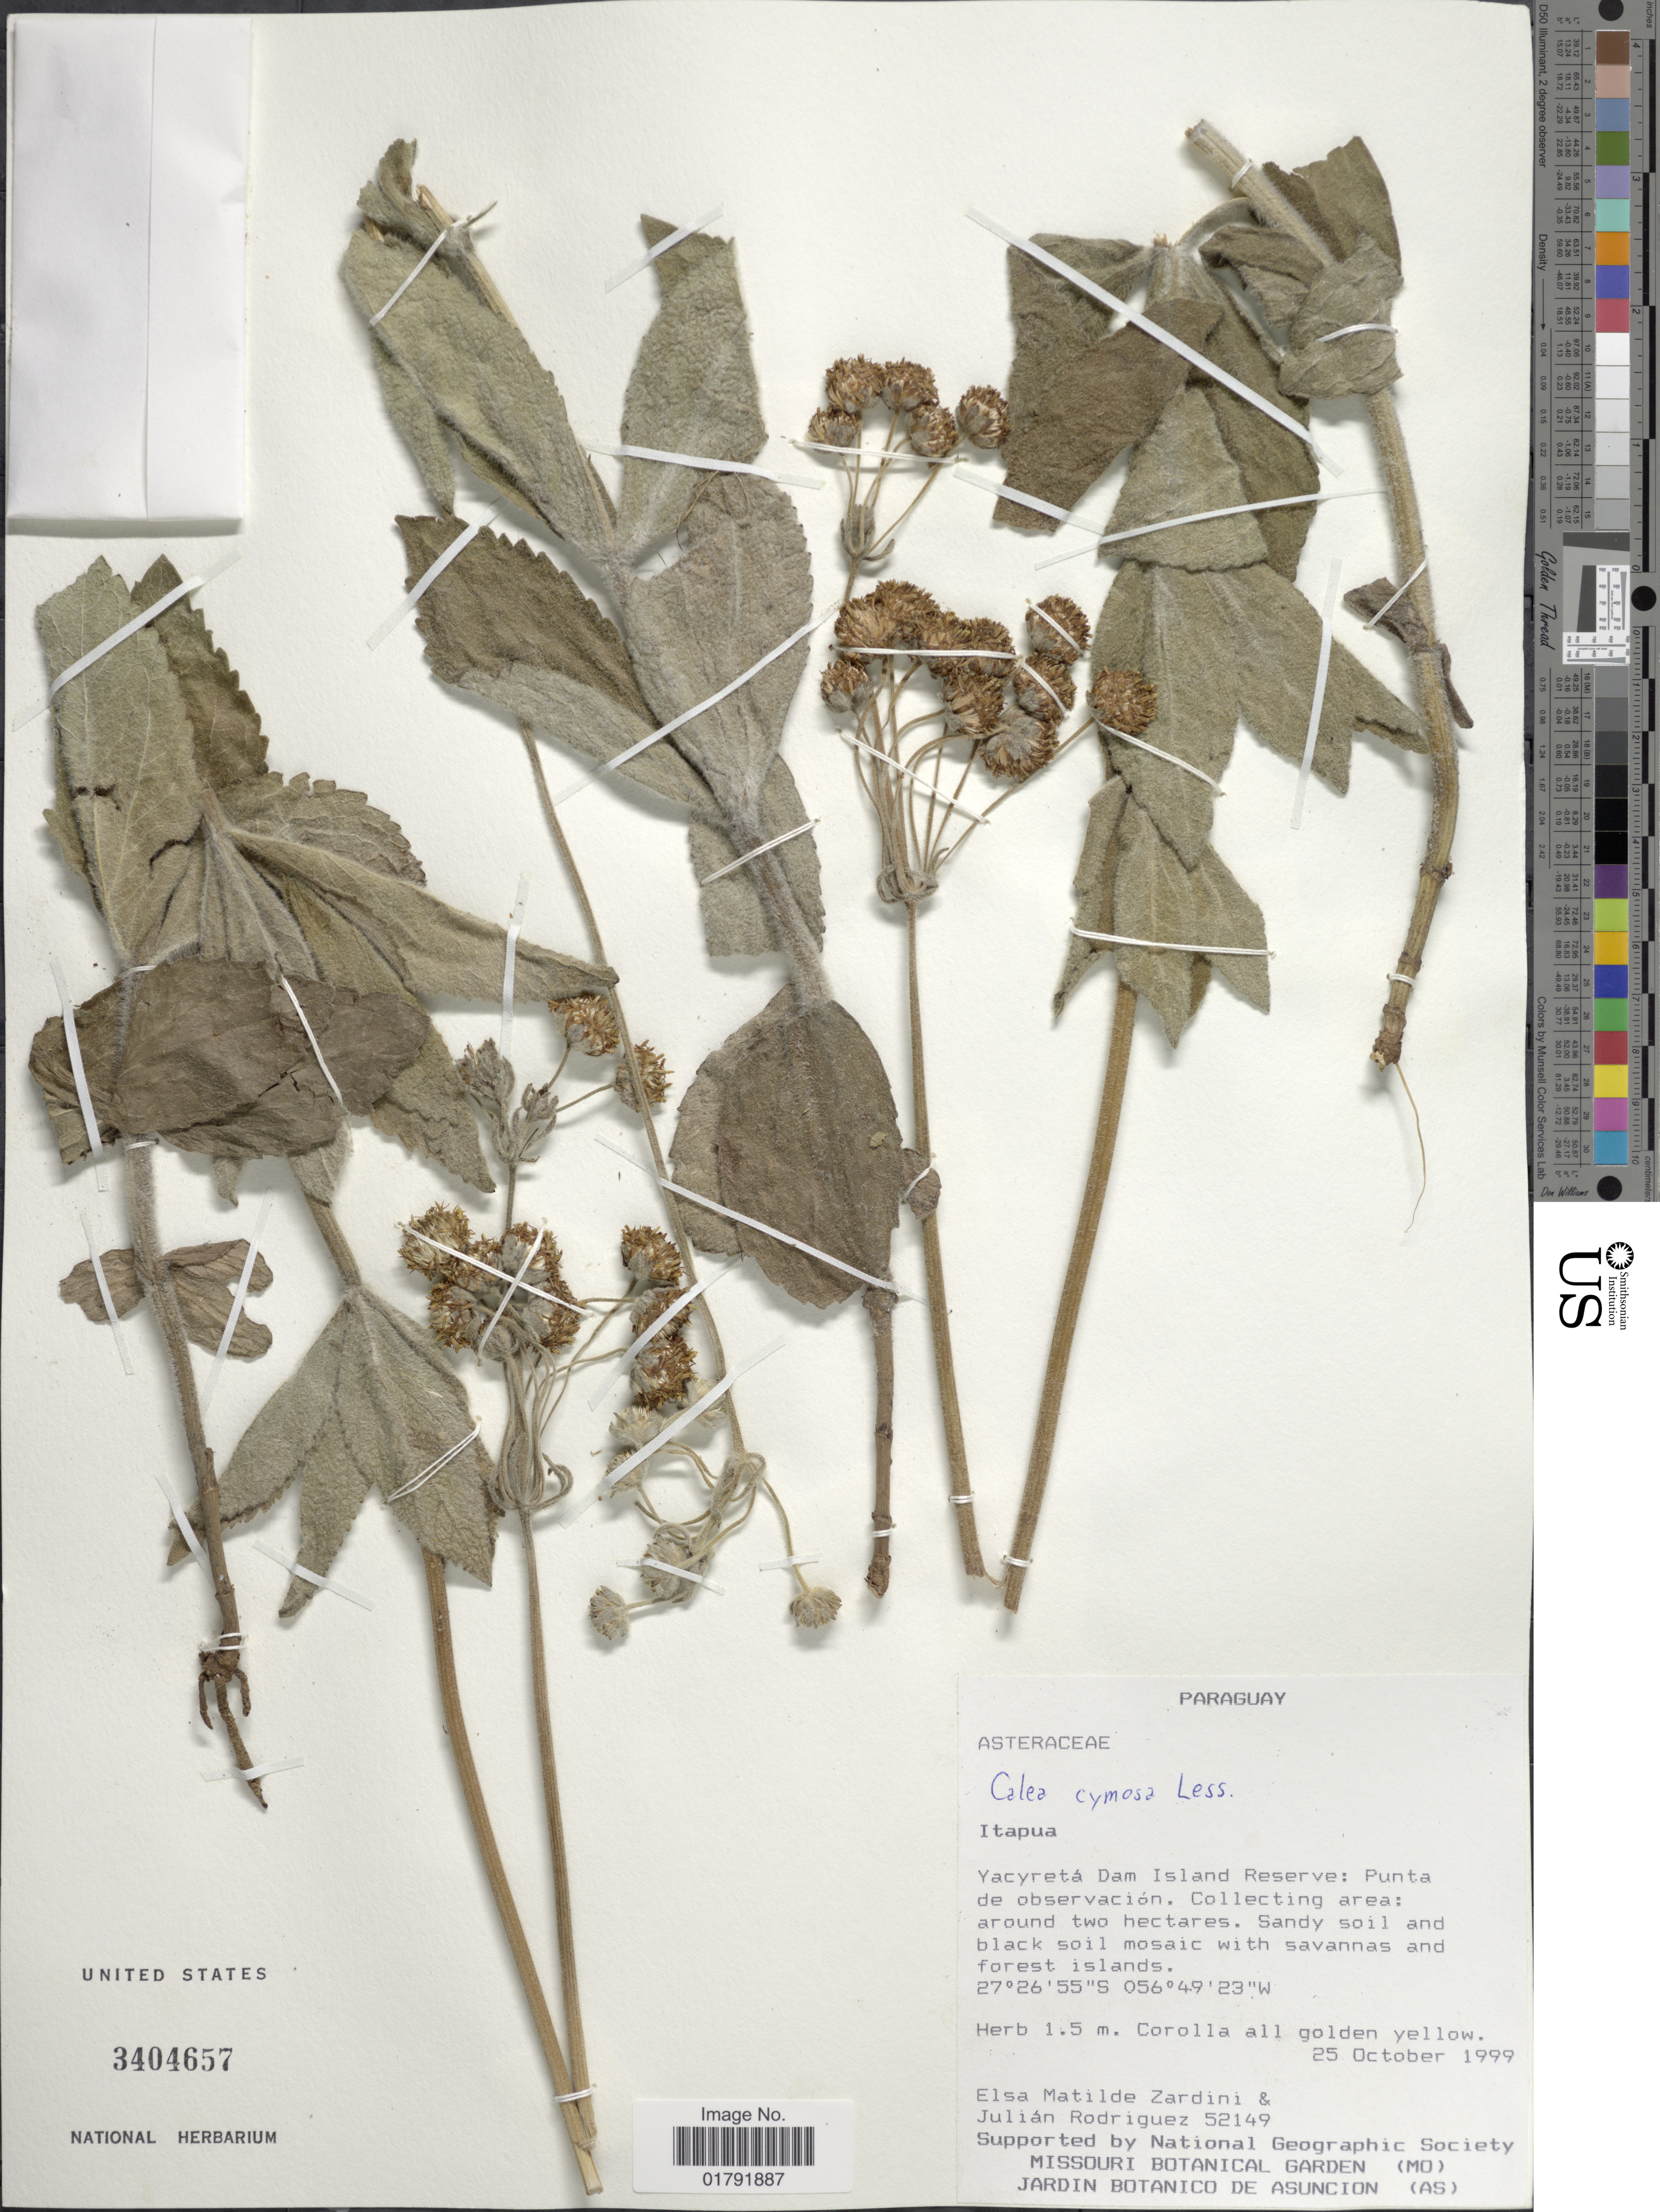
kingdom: Plantae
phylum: Tracheophyta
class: Magnoliopsida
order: Asterales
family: Asteraceae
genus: Calea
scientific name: Calea hassleriana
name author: Chodat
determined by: Bueno, Vinicius Resende, (ICN), Universidade Federal do Rio Grande do Sul (BRAZIL)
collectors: E. M. Zardini & J. Rodriguez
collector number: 52149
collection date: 1999-10-25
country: Paraguay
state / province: Itapua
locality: Yacyreta Dam Island Reserve: Punta de observacion, collecting area: around two hectares.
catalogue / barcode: US 3404657